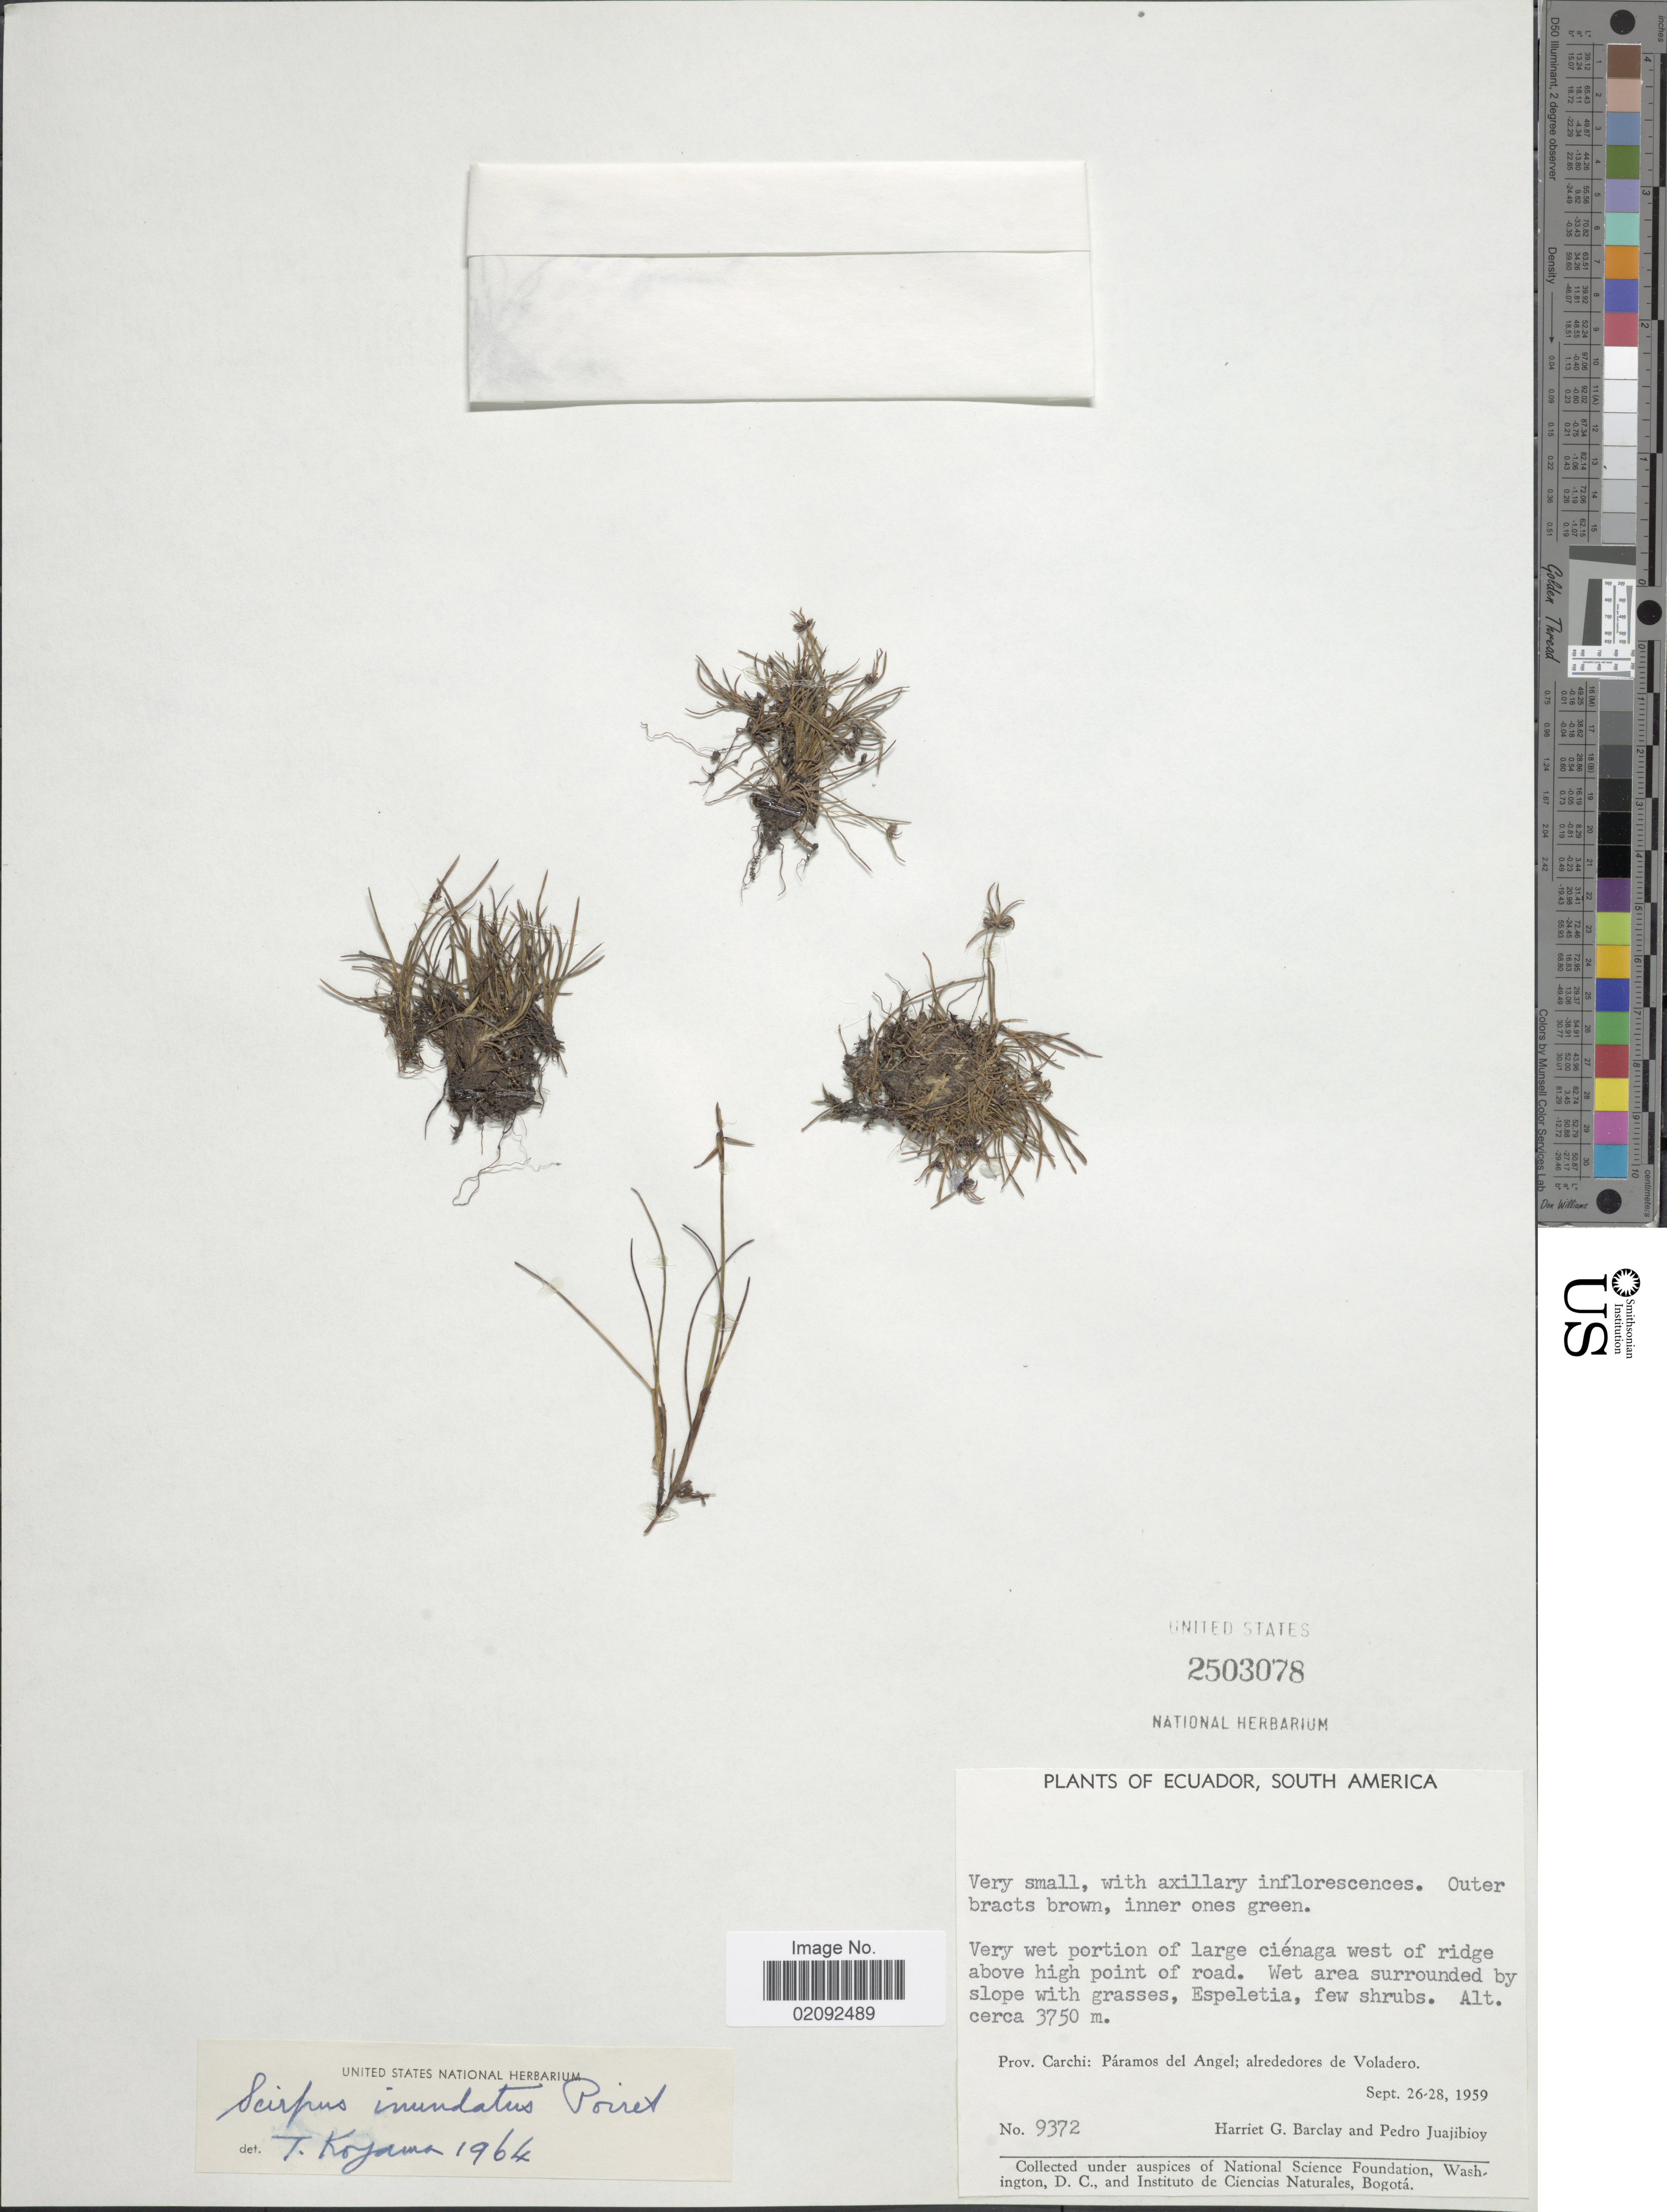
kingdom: Plantae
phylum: Tracheophyta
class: Liliopsida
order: Poales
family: Cyperaceae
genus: Isolepis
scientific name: Isolepis nigricans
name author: Kunth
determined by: Strong, Mark T., (BOT), Smithsonian Institution - National Museum of Natural History (UNITED STATES)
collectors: H. G. Barclay & P. Juajibioy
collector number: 9372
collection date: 1959-09-26/1959-09-28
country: Ecuador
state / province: Carchi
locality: Paramos del Angel; alrededores de Voladero, very wet portion of large cienaga west of ridge above high point of road..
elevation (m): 3750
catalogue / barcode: US 2503078